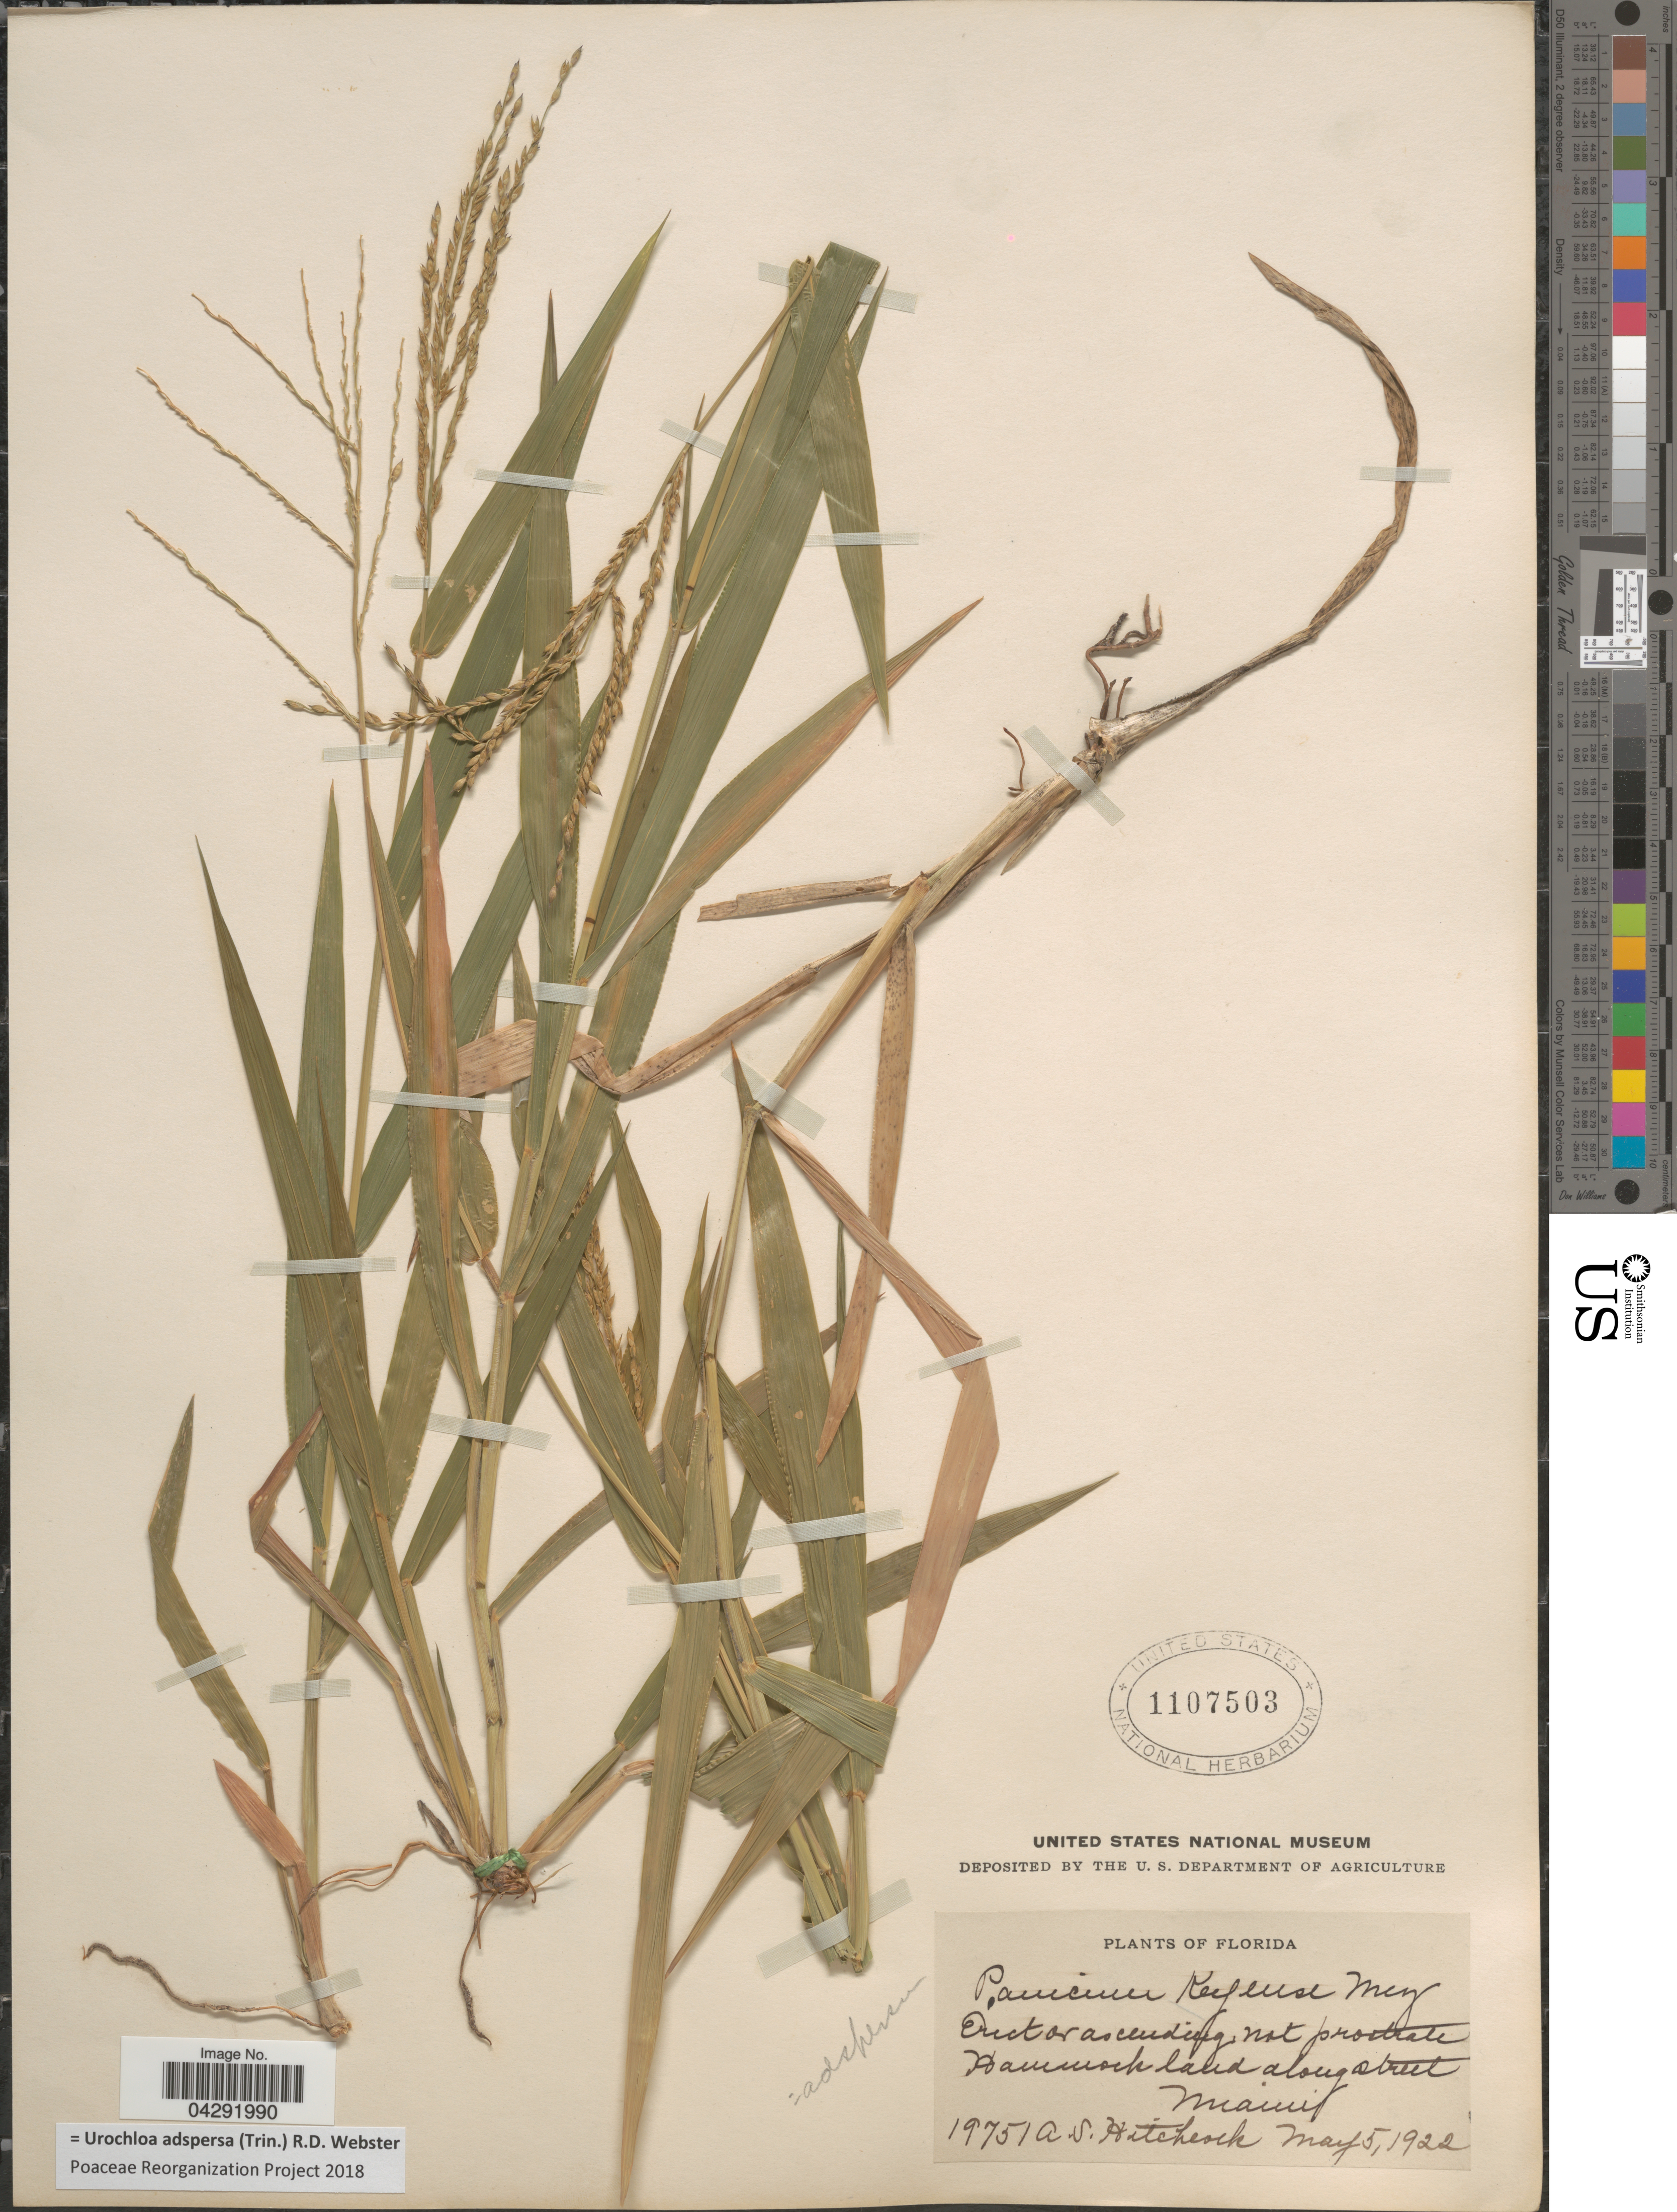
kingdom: Plantae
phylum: Tracheophyta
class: Liliopsida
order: Poales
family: Poaceae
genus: Urochloa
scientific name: Urochloa adspersa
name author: (Trin.) R.D. Webster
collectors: A. S. Hitchcock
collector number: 19751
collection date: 1922-05-05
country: United States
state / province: Florida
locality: Hammock land along street Miami.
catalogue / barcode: US 1107503